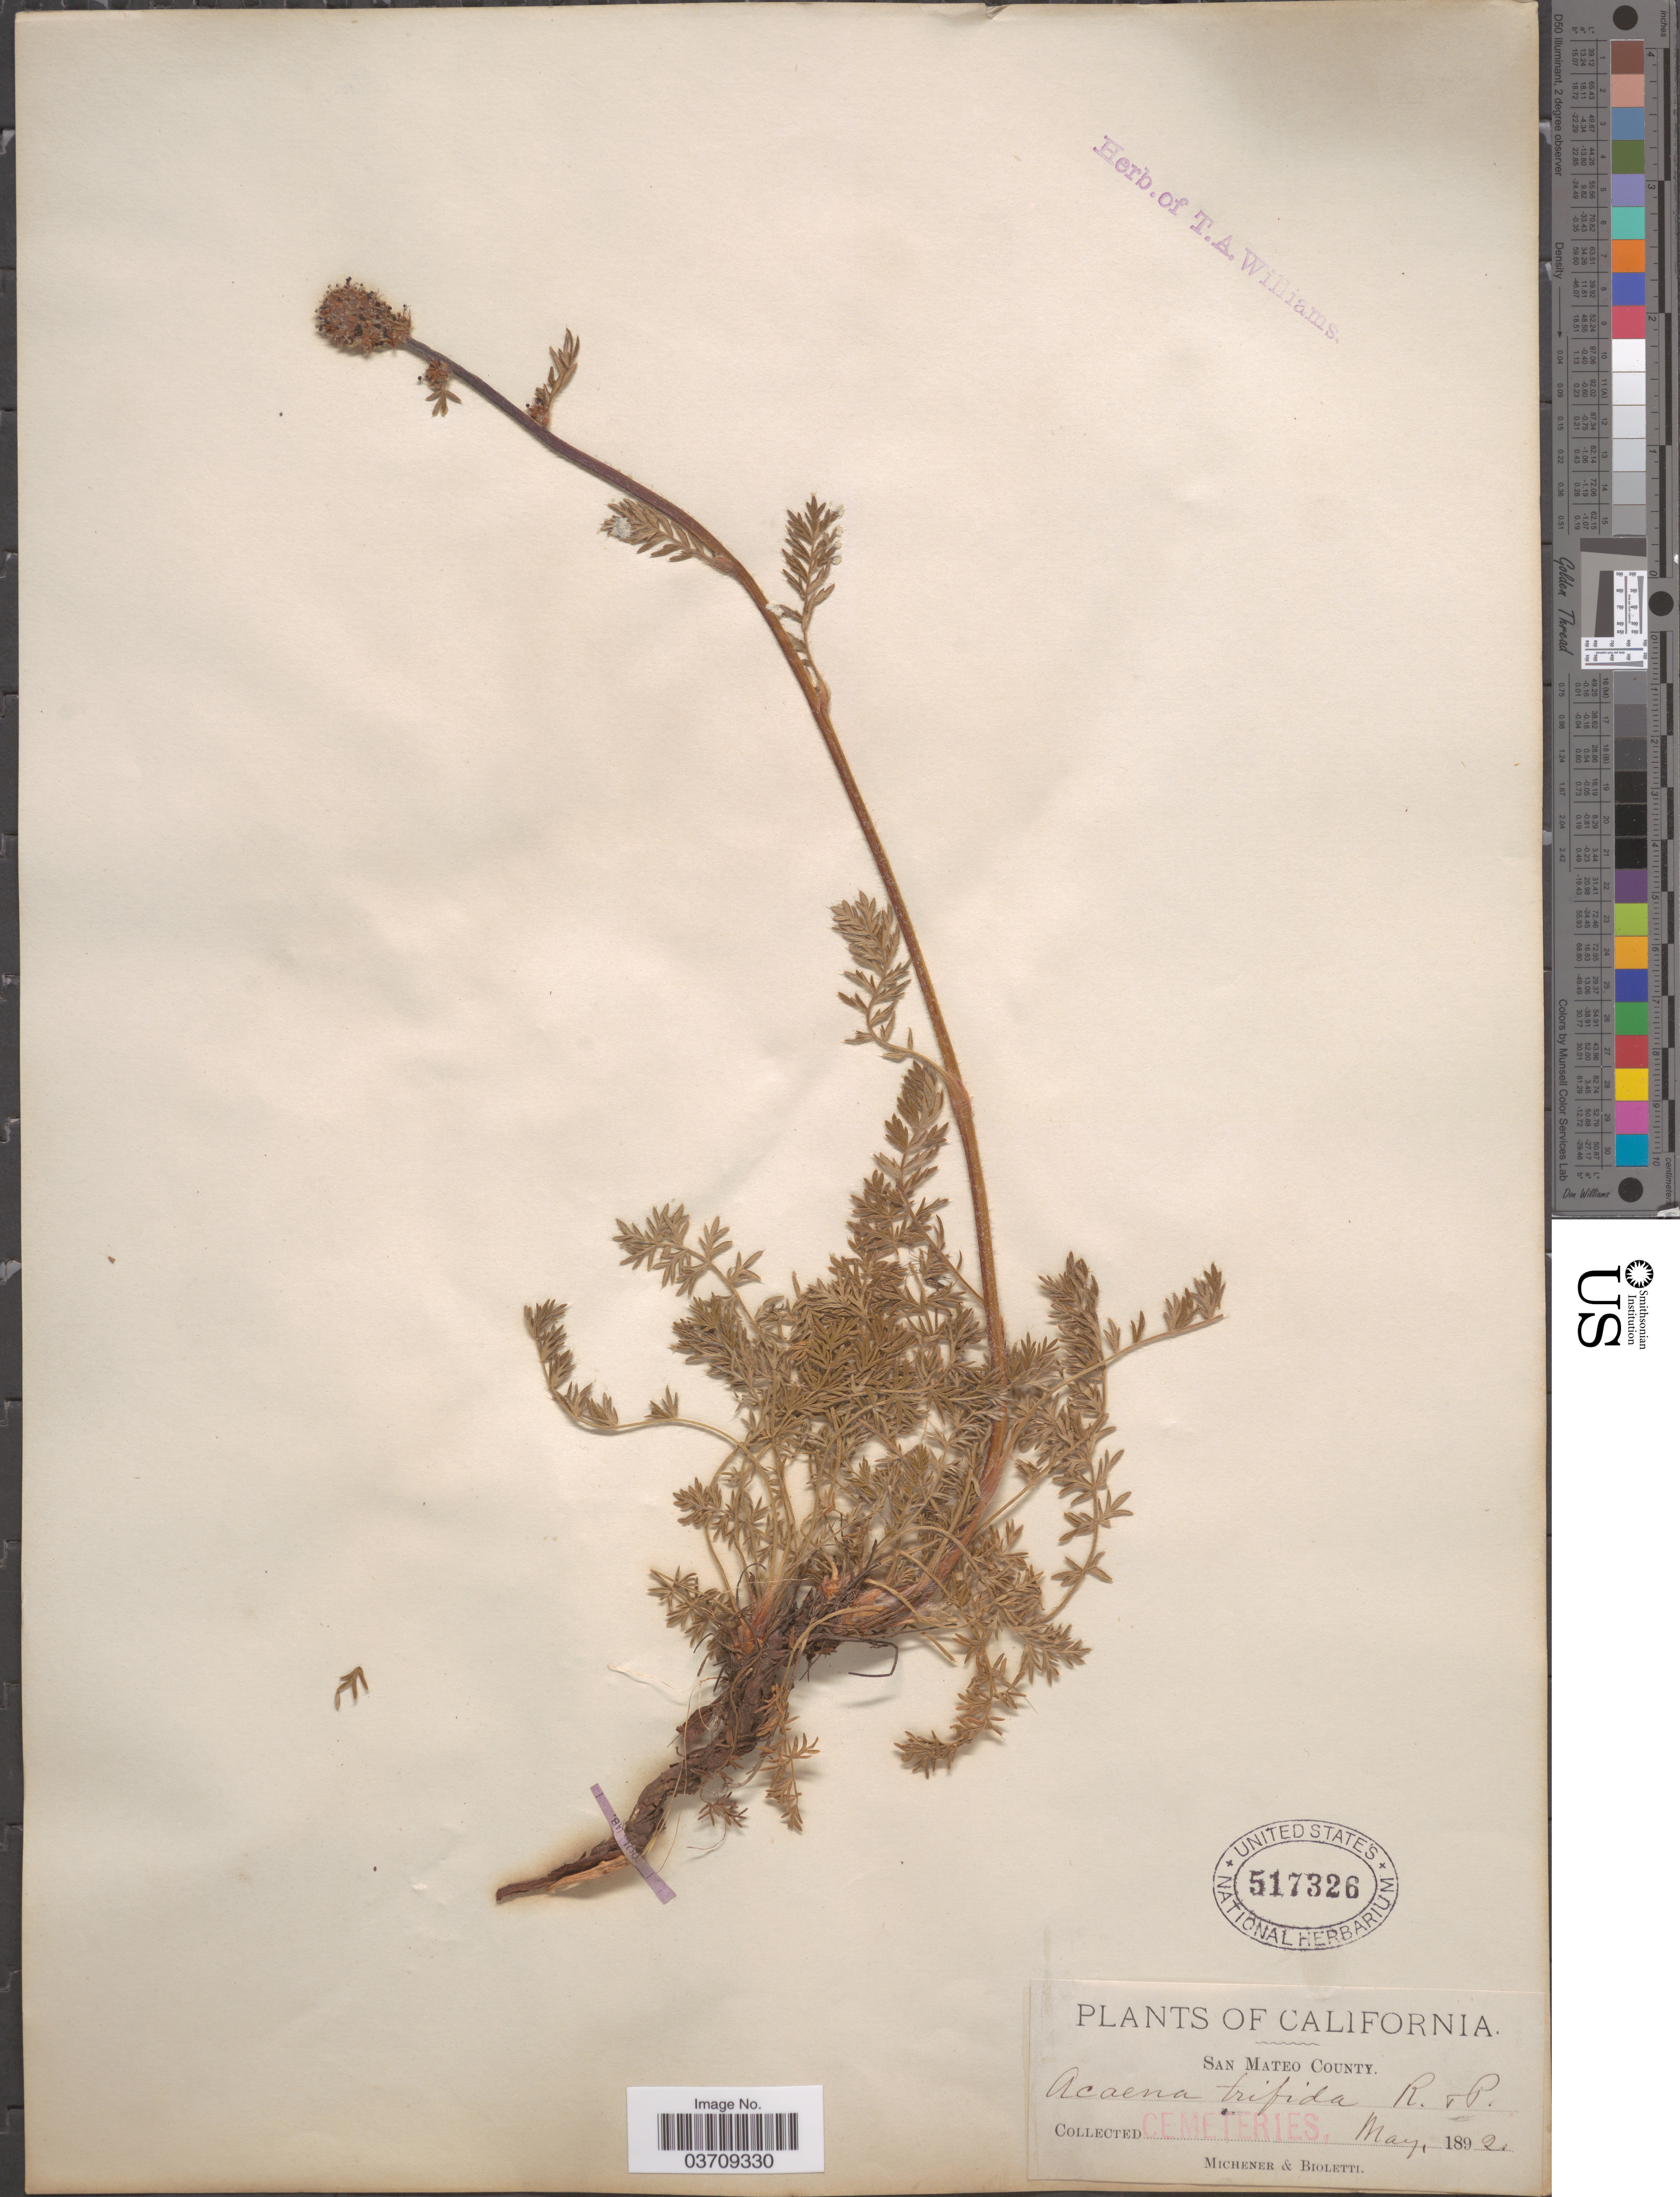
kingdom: Plantae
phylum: Tracheophyta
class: Magnoliopsida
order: Rosales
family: Rosaceae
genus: Acaena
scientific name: Acaena trifida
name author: Ruiz & Pav.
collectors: -. Michener & -- Bioletti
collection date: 1892-05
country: United States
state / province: California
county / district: San Mateo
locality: San Mateo County. Cemeteries.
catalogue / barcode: US 517326